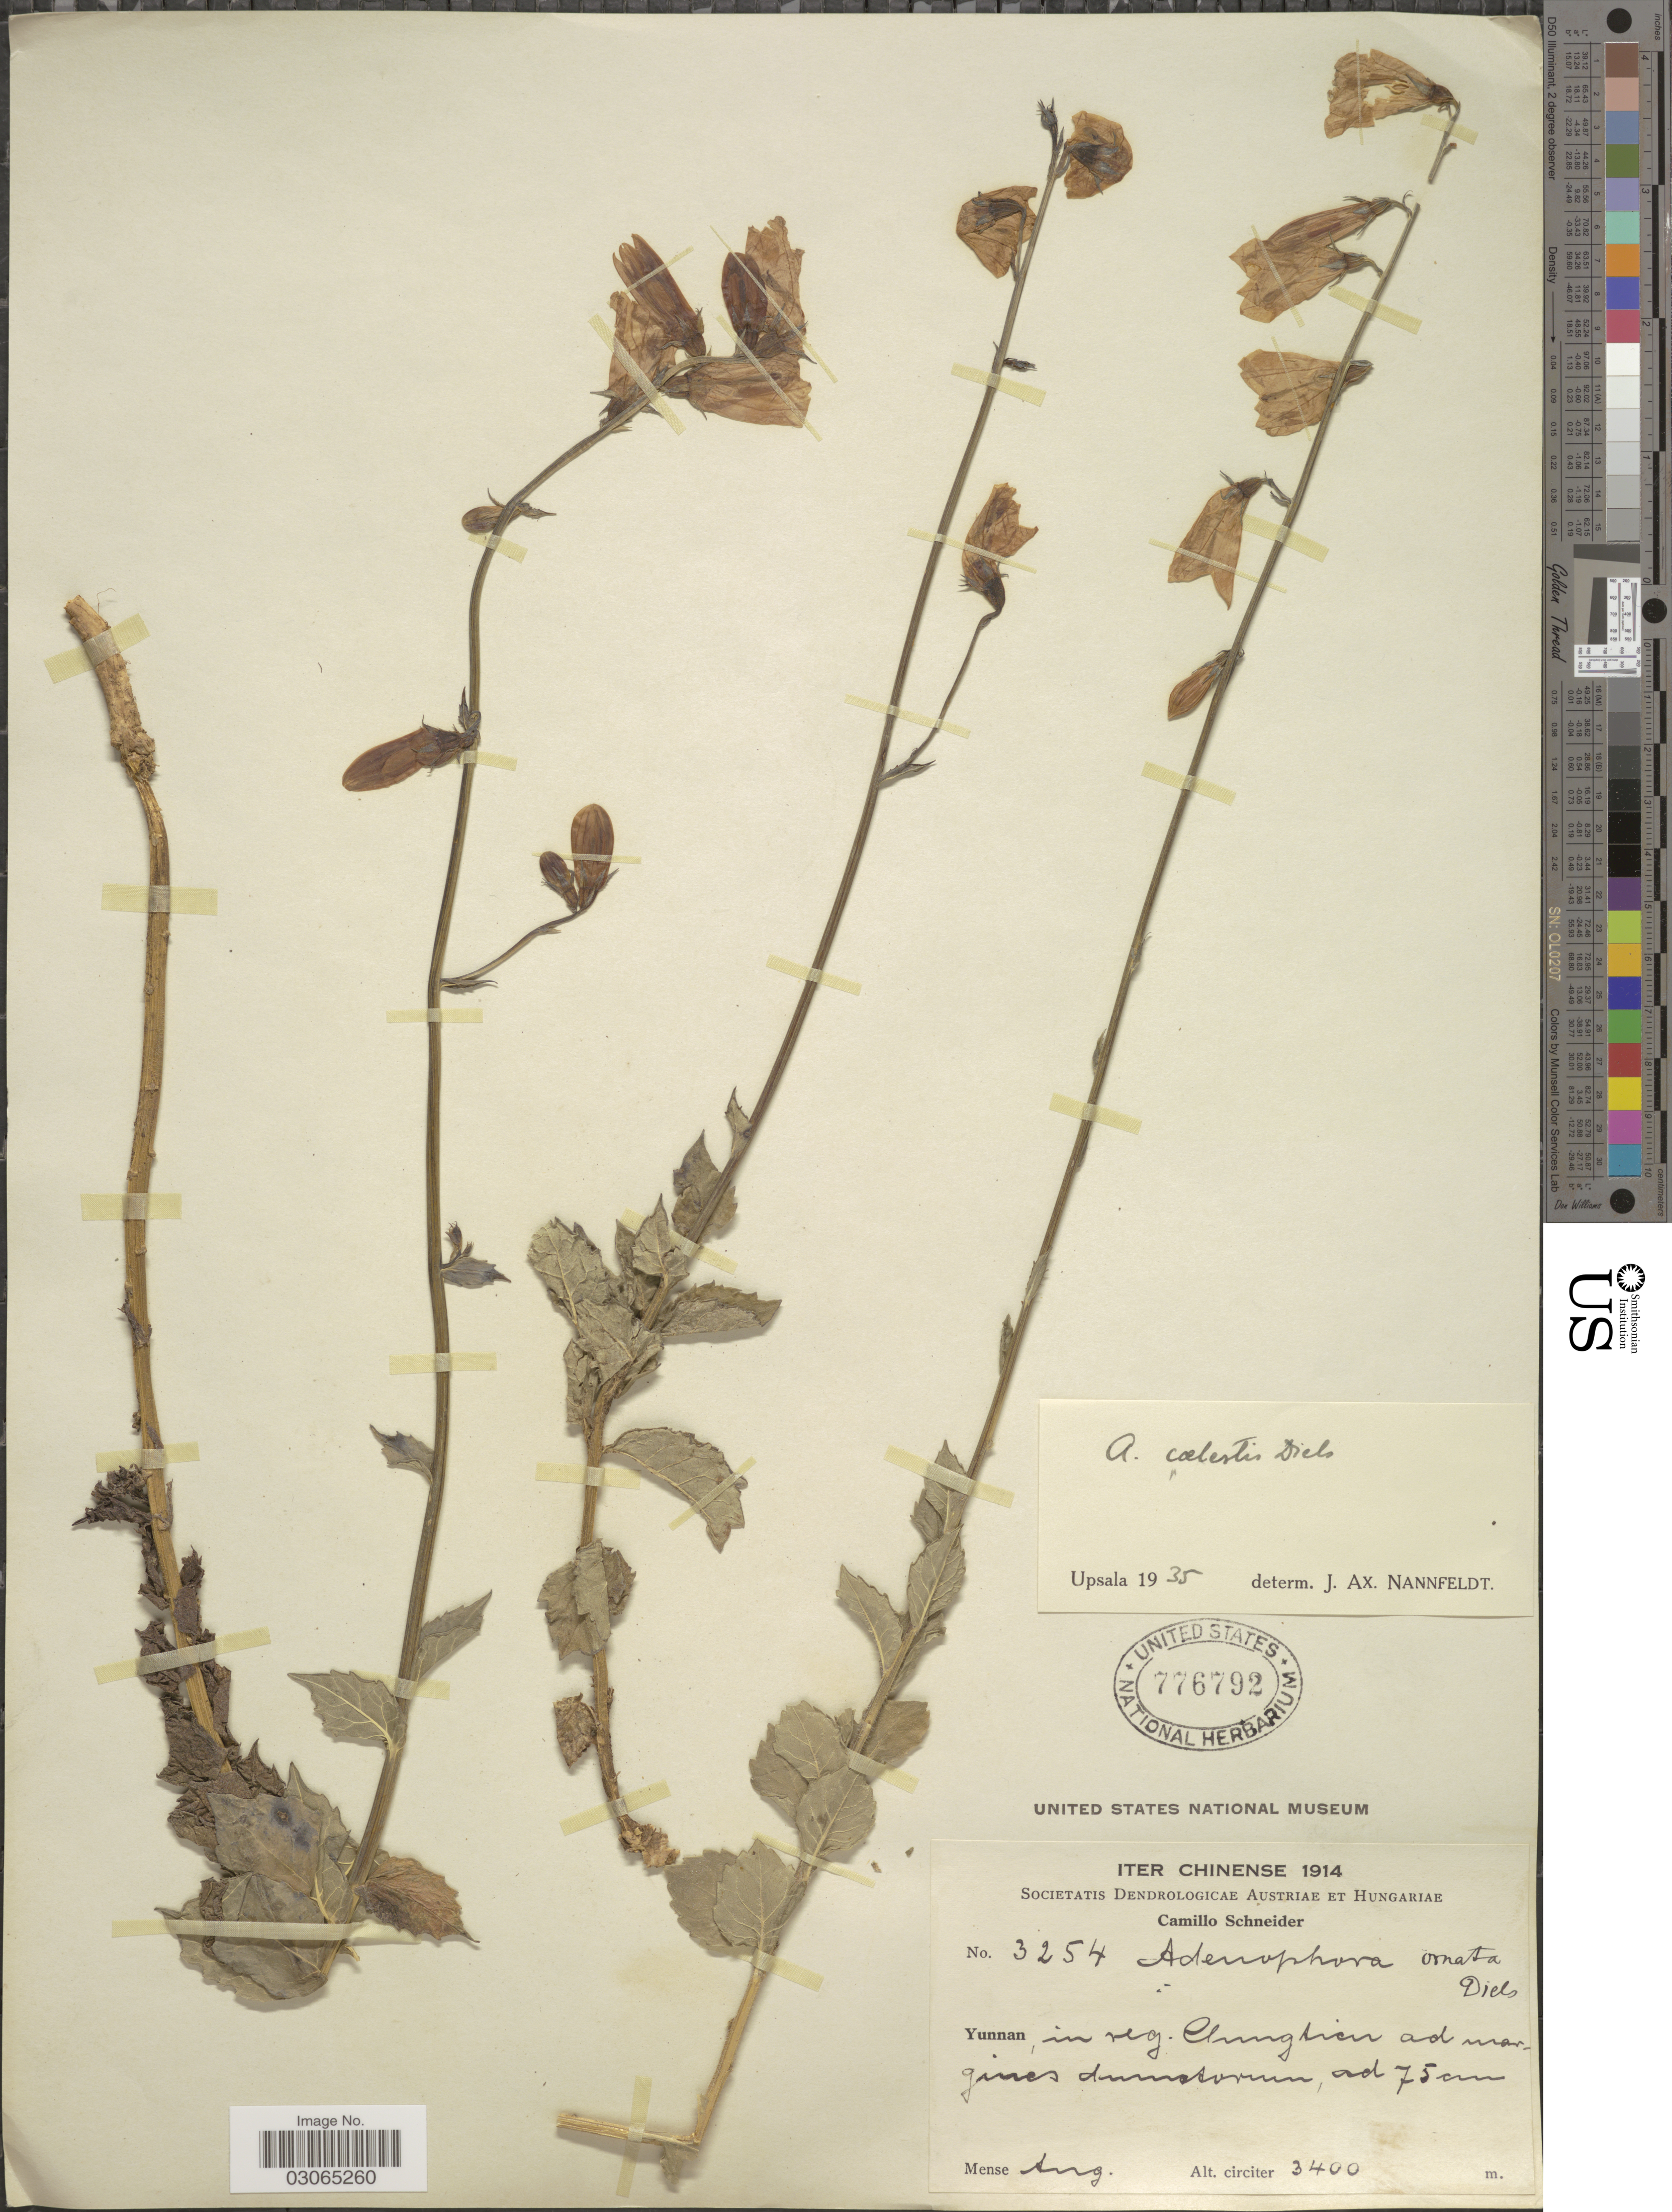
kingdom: Plantae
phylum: Tracheophyta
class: Magnoliopsida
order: Asterales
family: Campanulaceae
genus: Adenophora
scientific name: Adenophora coelestis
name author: Diels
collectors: C. K. Schneider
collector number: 3254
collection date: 1914-08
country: China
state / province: Yunnan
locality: In reg. Chungtien [interpreted] ad margines dumetorum.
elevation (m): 3400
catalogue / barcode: US 776792